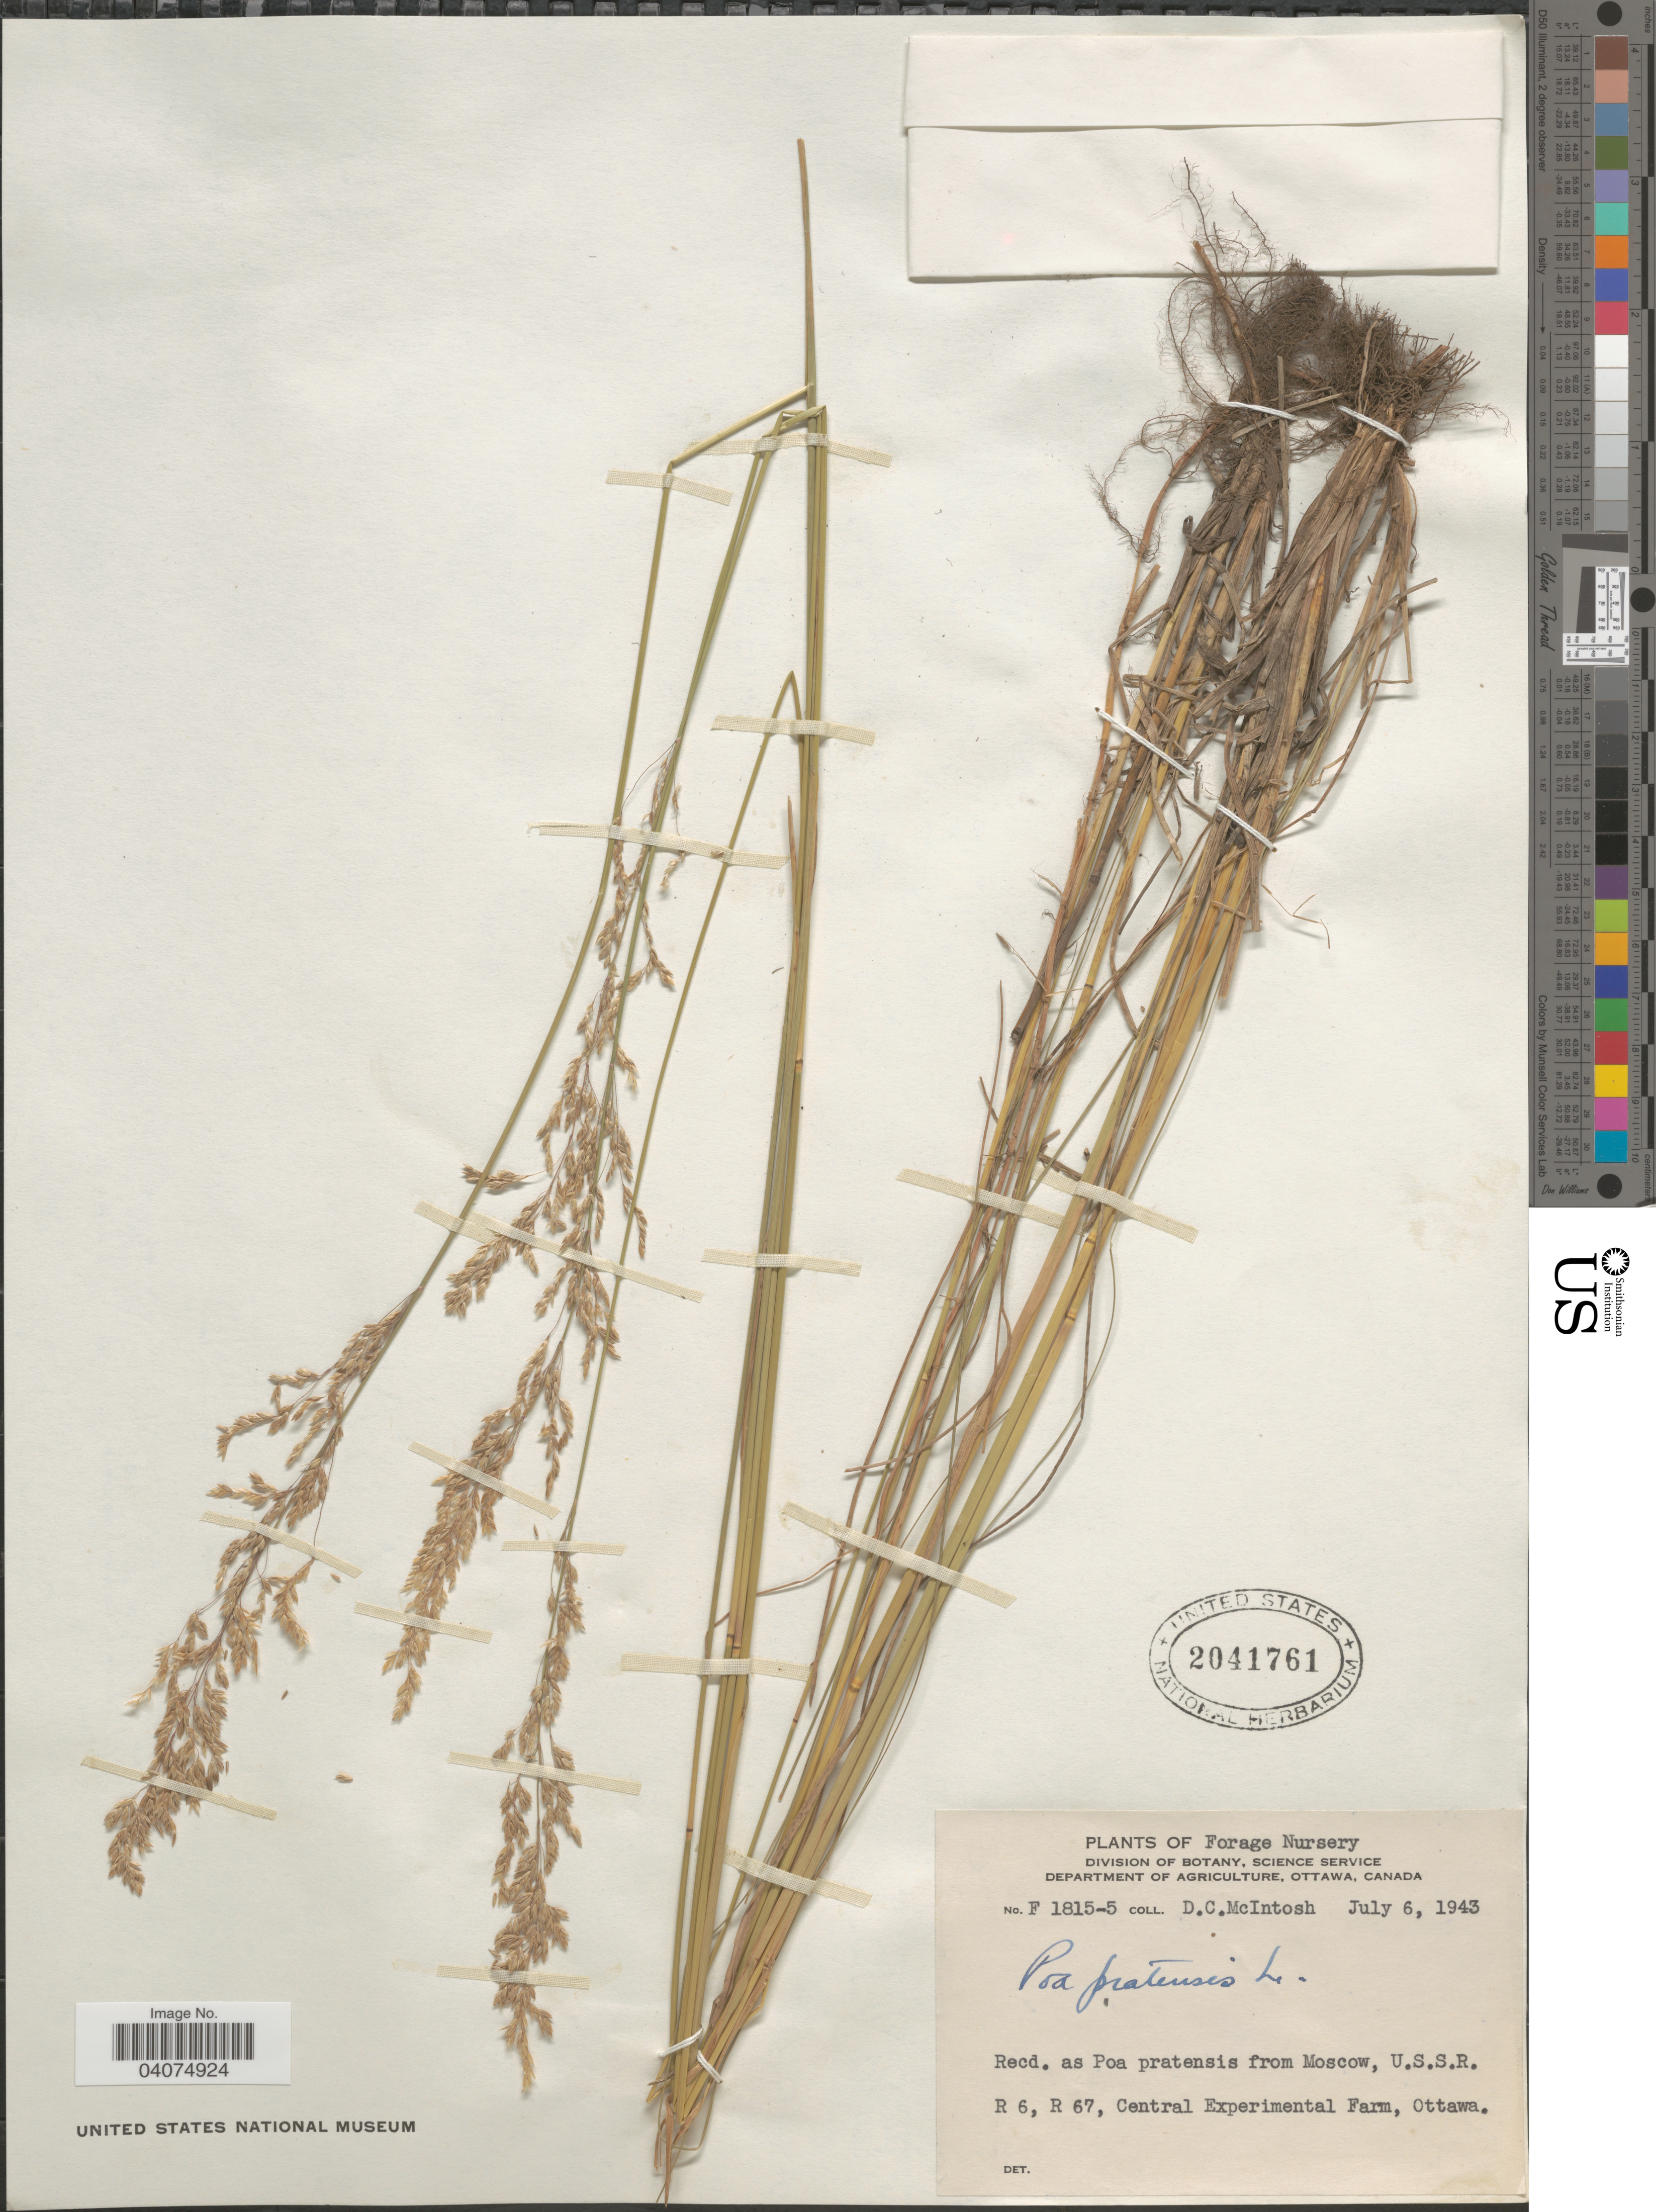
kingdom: Plantae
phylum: Tracheophyta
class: Liliopsida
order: Poales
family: Poaceae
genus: Poa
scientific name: Poa pratensis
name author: L.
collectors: D. McIntosh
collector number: F1815-5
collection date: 1943-07-06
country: Canada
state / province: Ontario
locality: Forage Nursery. R 6, R 67, Central Experimental Farm, Ottawa.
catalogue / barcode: US 2041761